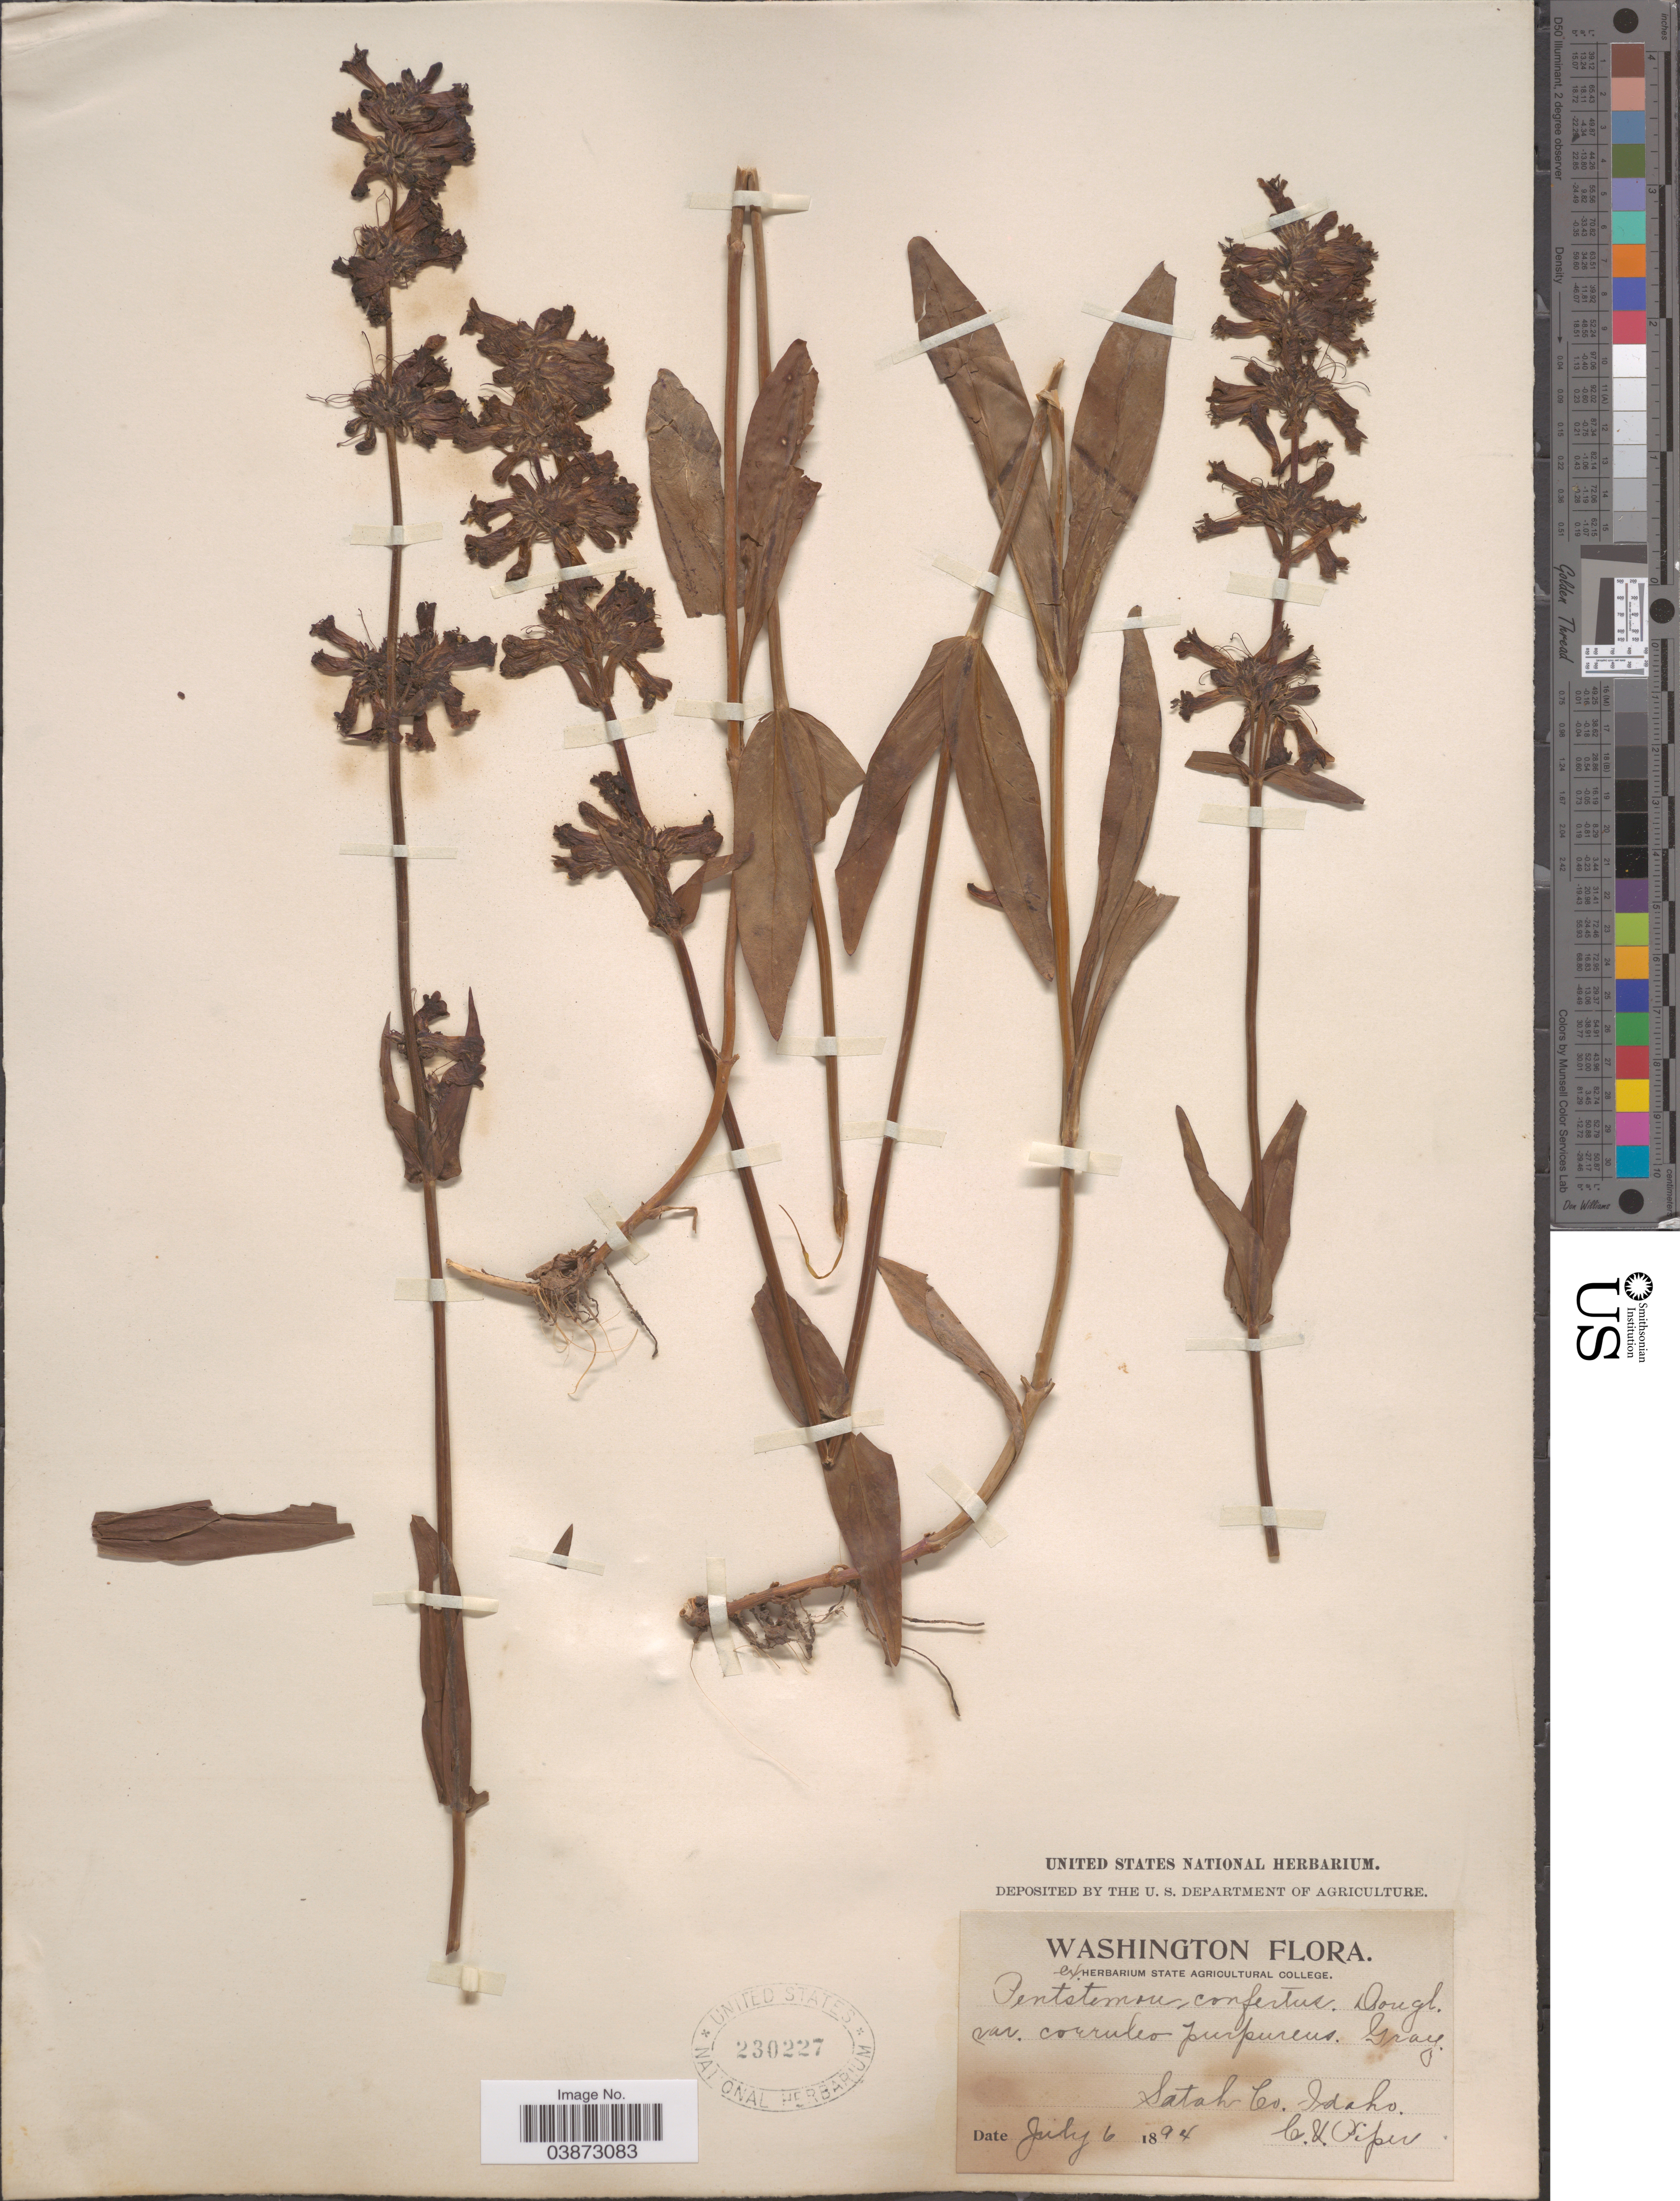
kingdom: Plantae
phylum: Tracheophyta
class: Magnoliopsida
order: Lamiales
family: Plantaginaceae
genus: Penstemon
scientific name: Penstemon attenuatus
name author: Douglas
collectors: C. V. Piper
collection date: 1894-07-06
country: United States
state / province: Idaho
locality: Latah Co.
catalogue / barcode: US 230227